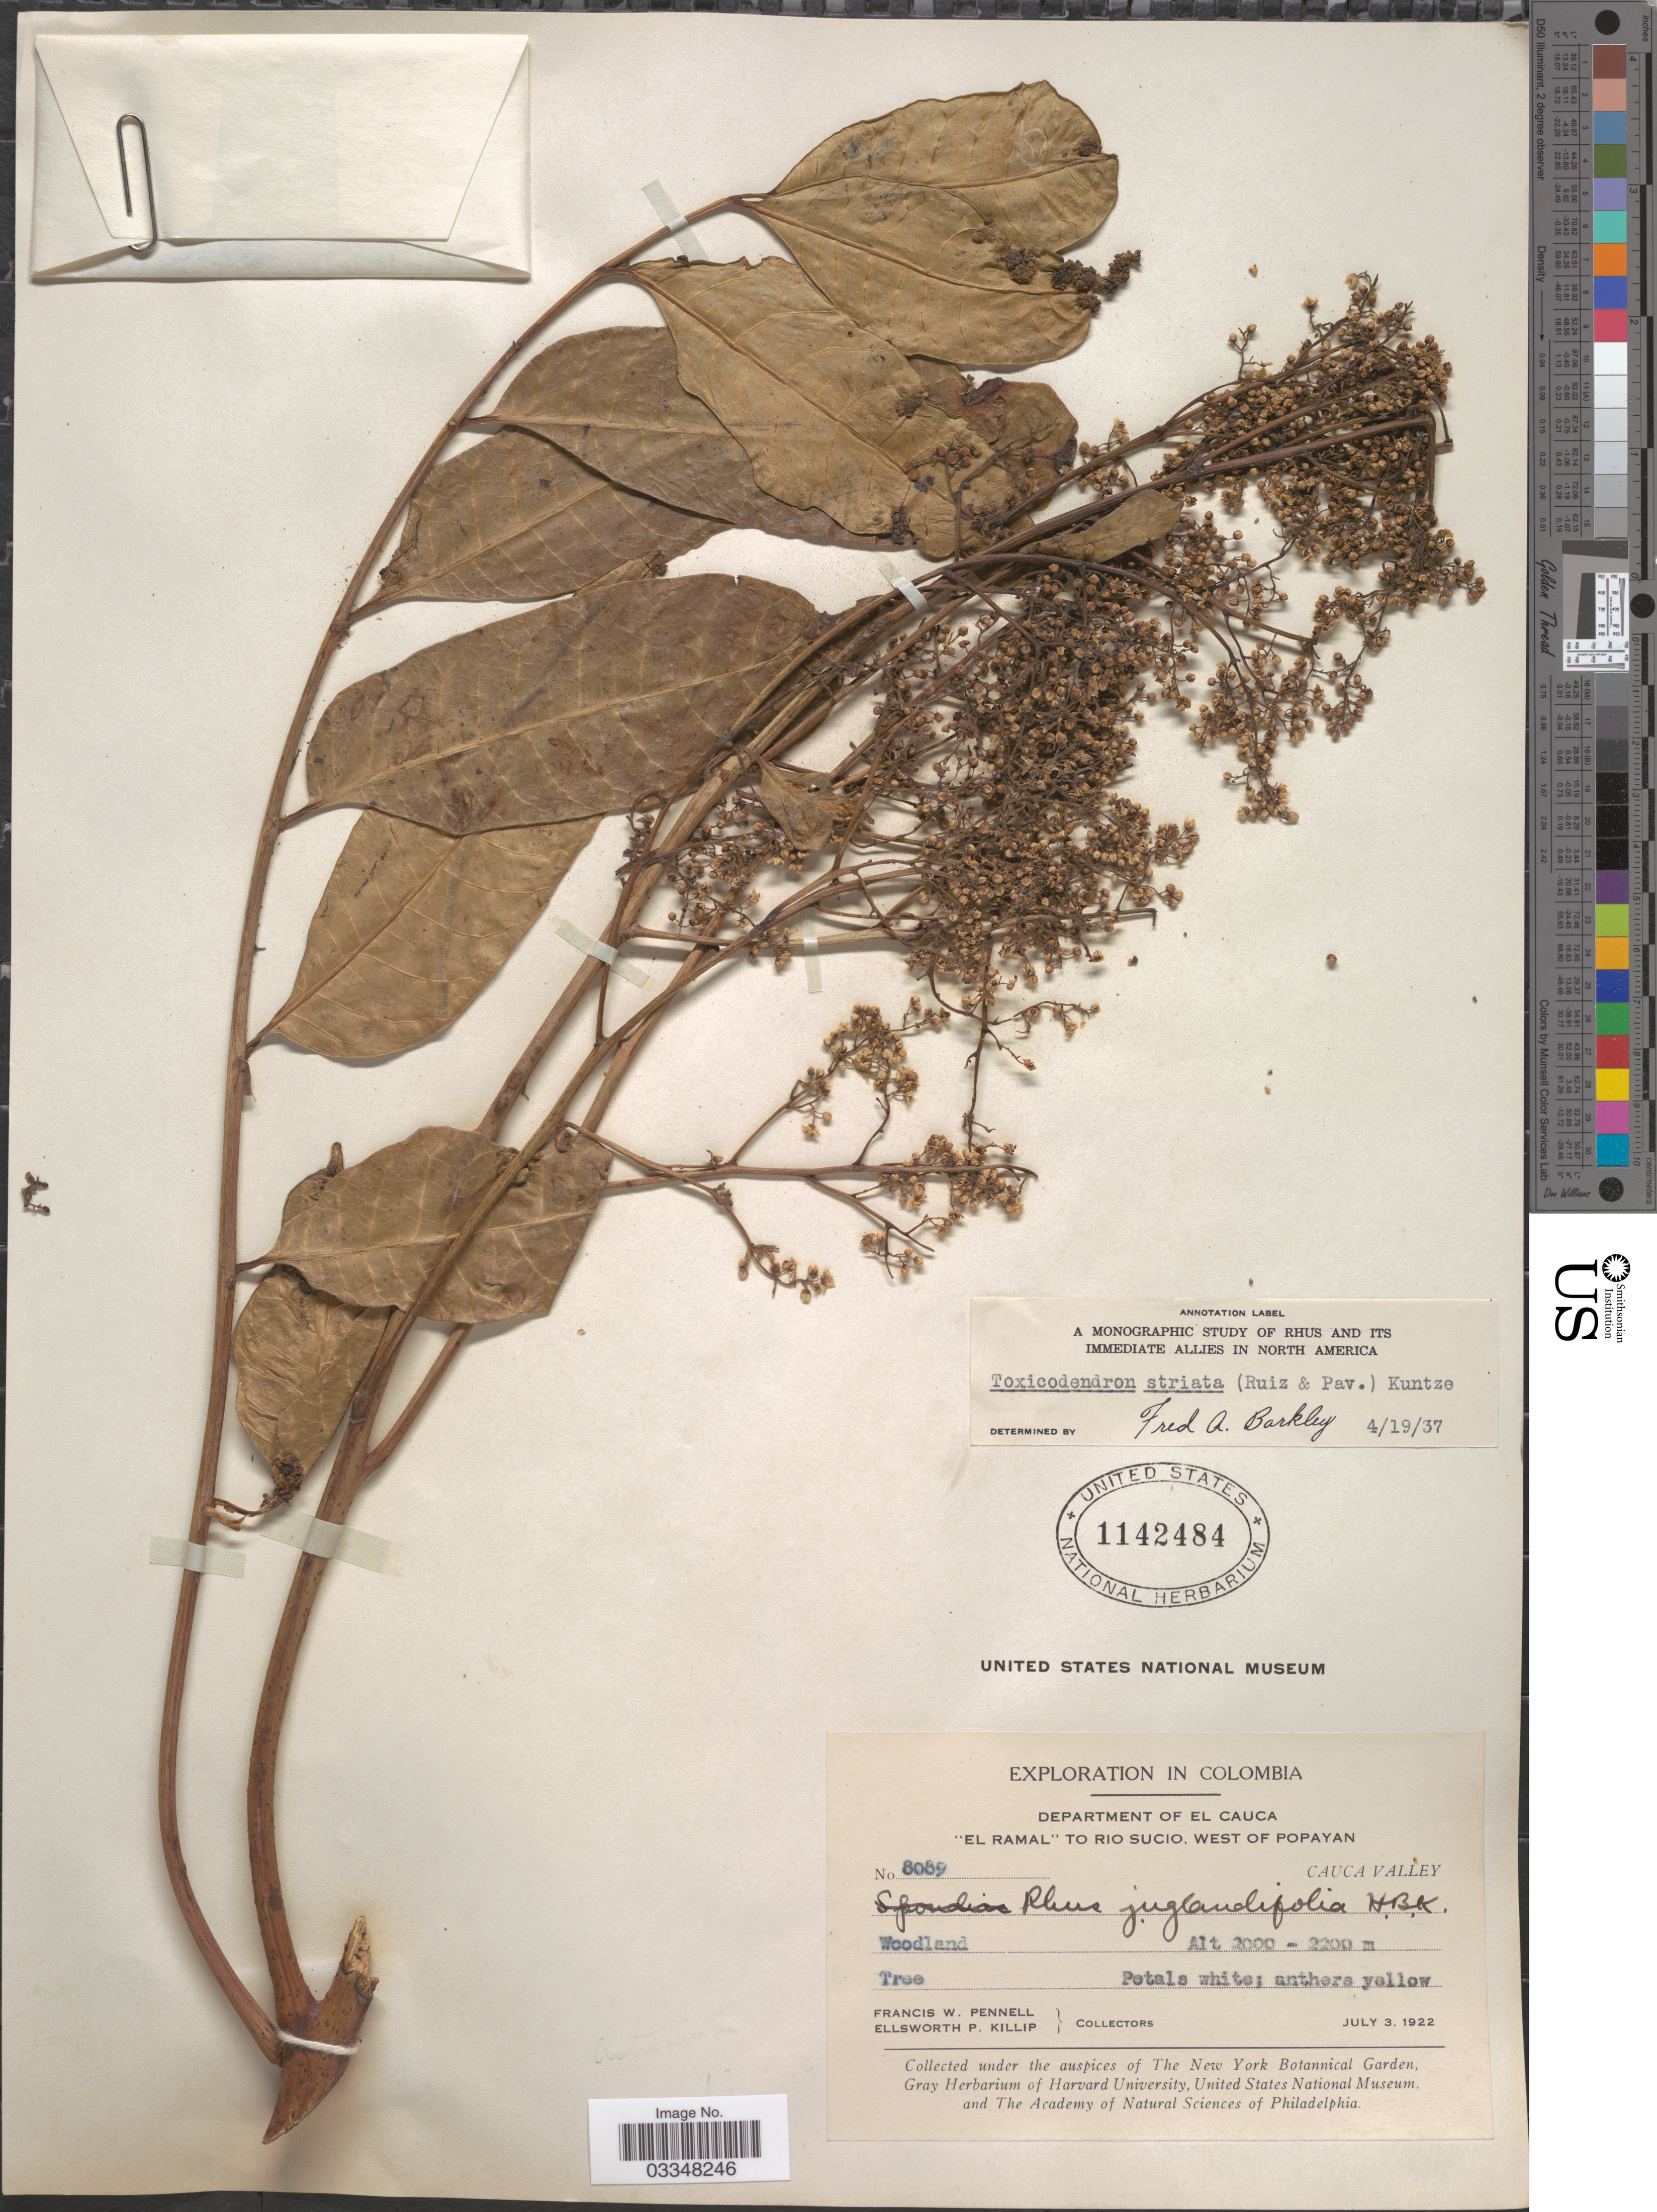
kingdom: Plantae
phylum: Tracheophyta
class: Magnoliopsida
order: Sapindales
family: Anacardiaceae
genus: Toxicodendron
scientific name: Toxicodendron striatum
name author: (Ruiz & Pav.) Kuntze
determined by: Mitchell, John D.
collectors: F. W. Pennell & E. P. Killip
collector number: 8089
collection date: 1922-07-03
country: Colombia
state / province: Cauca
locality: Department of El Cauca. "El Ramal" to Rio Sucio, west of Popayan. Cauca Valley.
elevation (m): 2000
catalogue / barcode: US 1142484